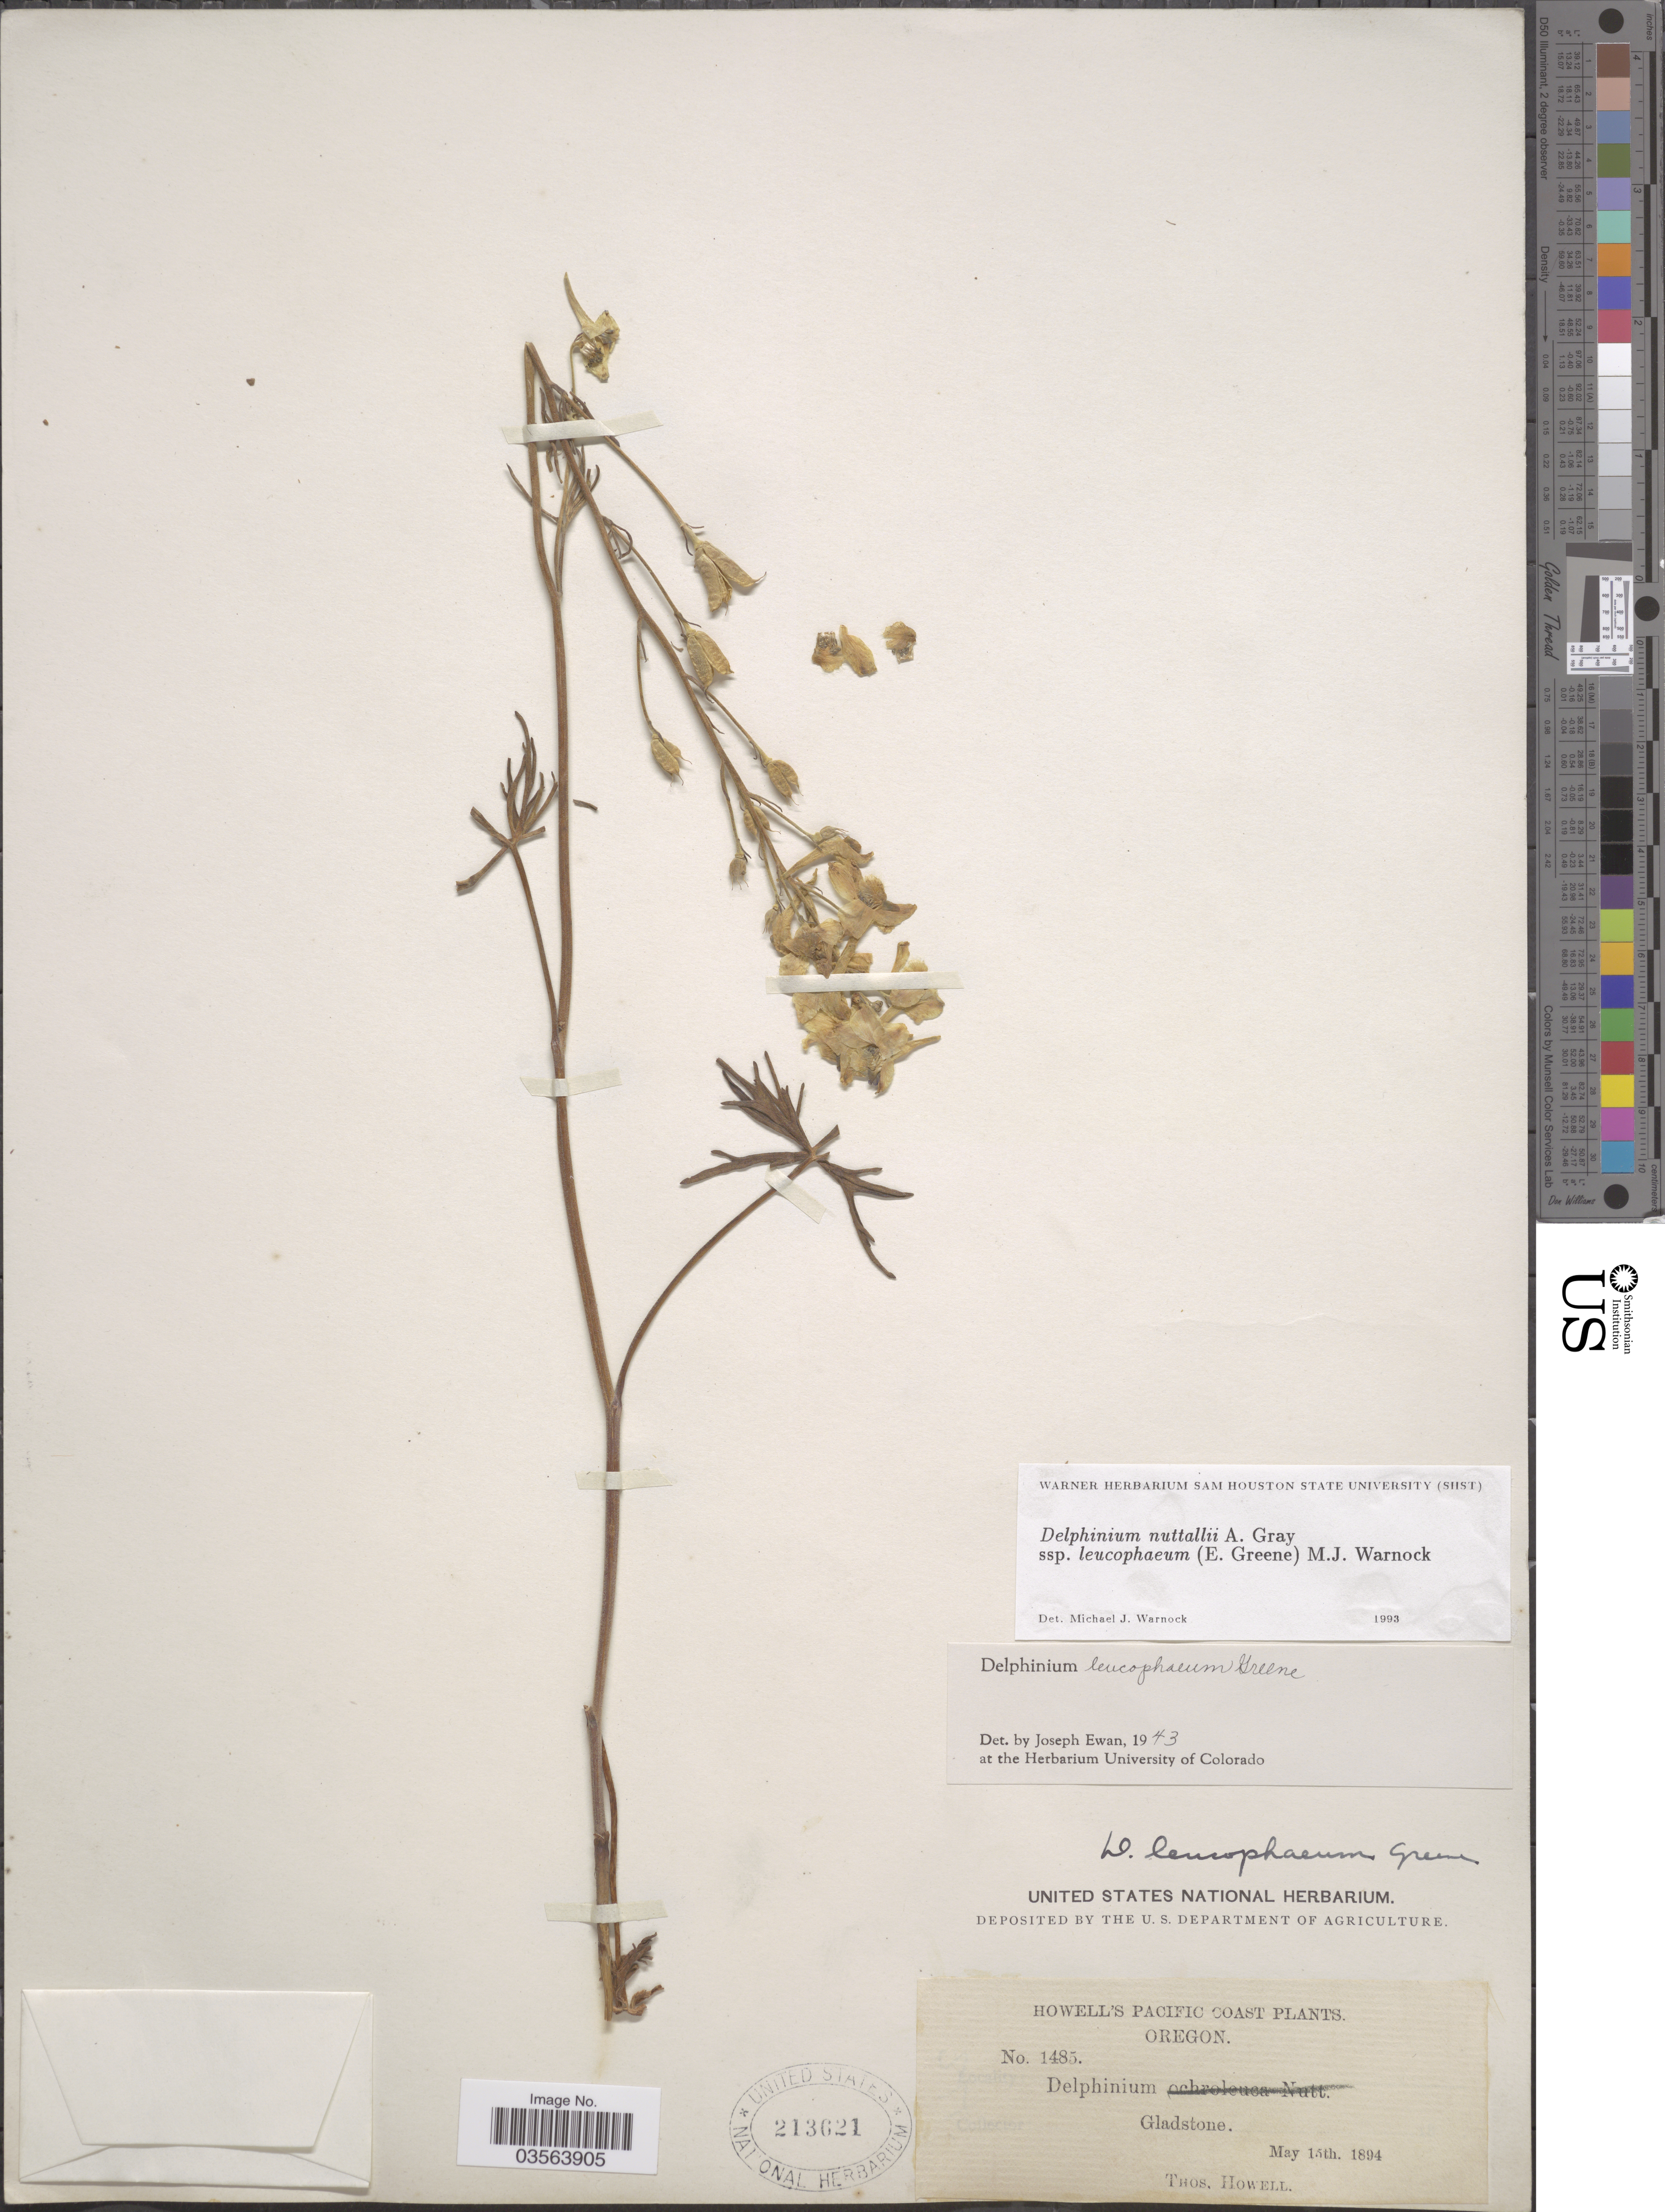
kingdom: Plantae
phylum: Tracheophyta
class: Magnoliopsida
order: Ranunculales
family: Ranunculaceae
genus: Delphinium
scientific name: Delphinium nuttallii var. leucophaeum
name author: (Greene) K.C. Davis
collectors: T. Howell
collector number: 1485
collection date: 1894-05-15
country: United States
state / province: Oregon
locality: Pacific Coast. Gladstone.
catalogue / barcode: US 213621